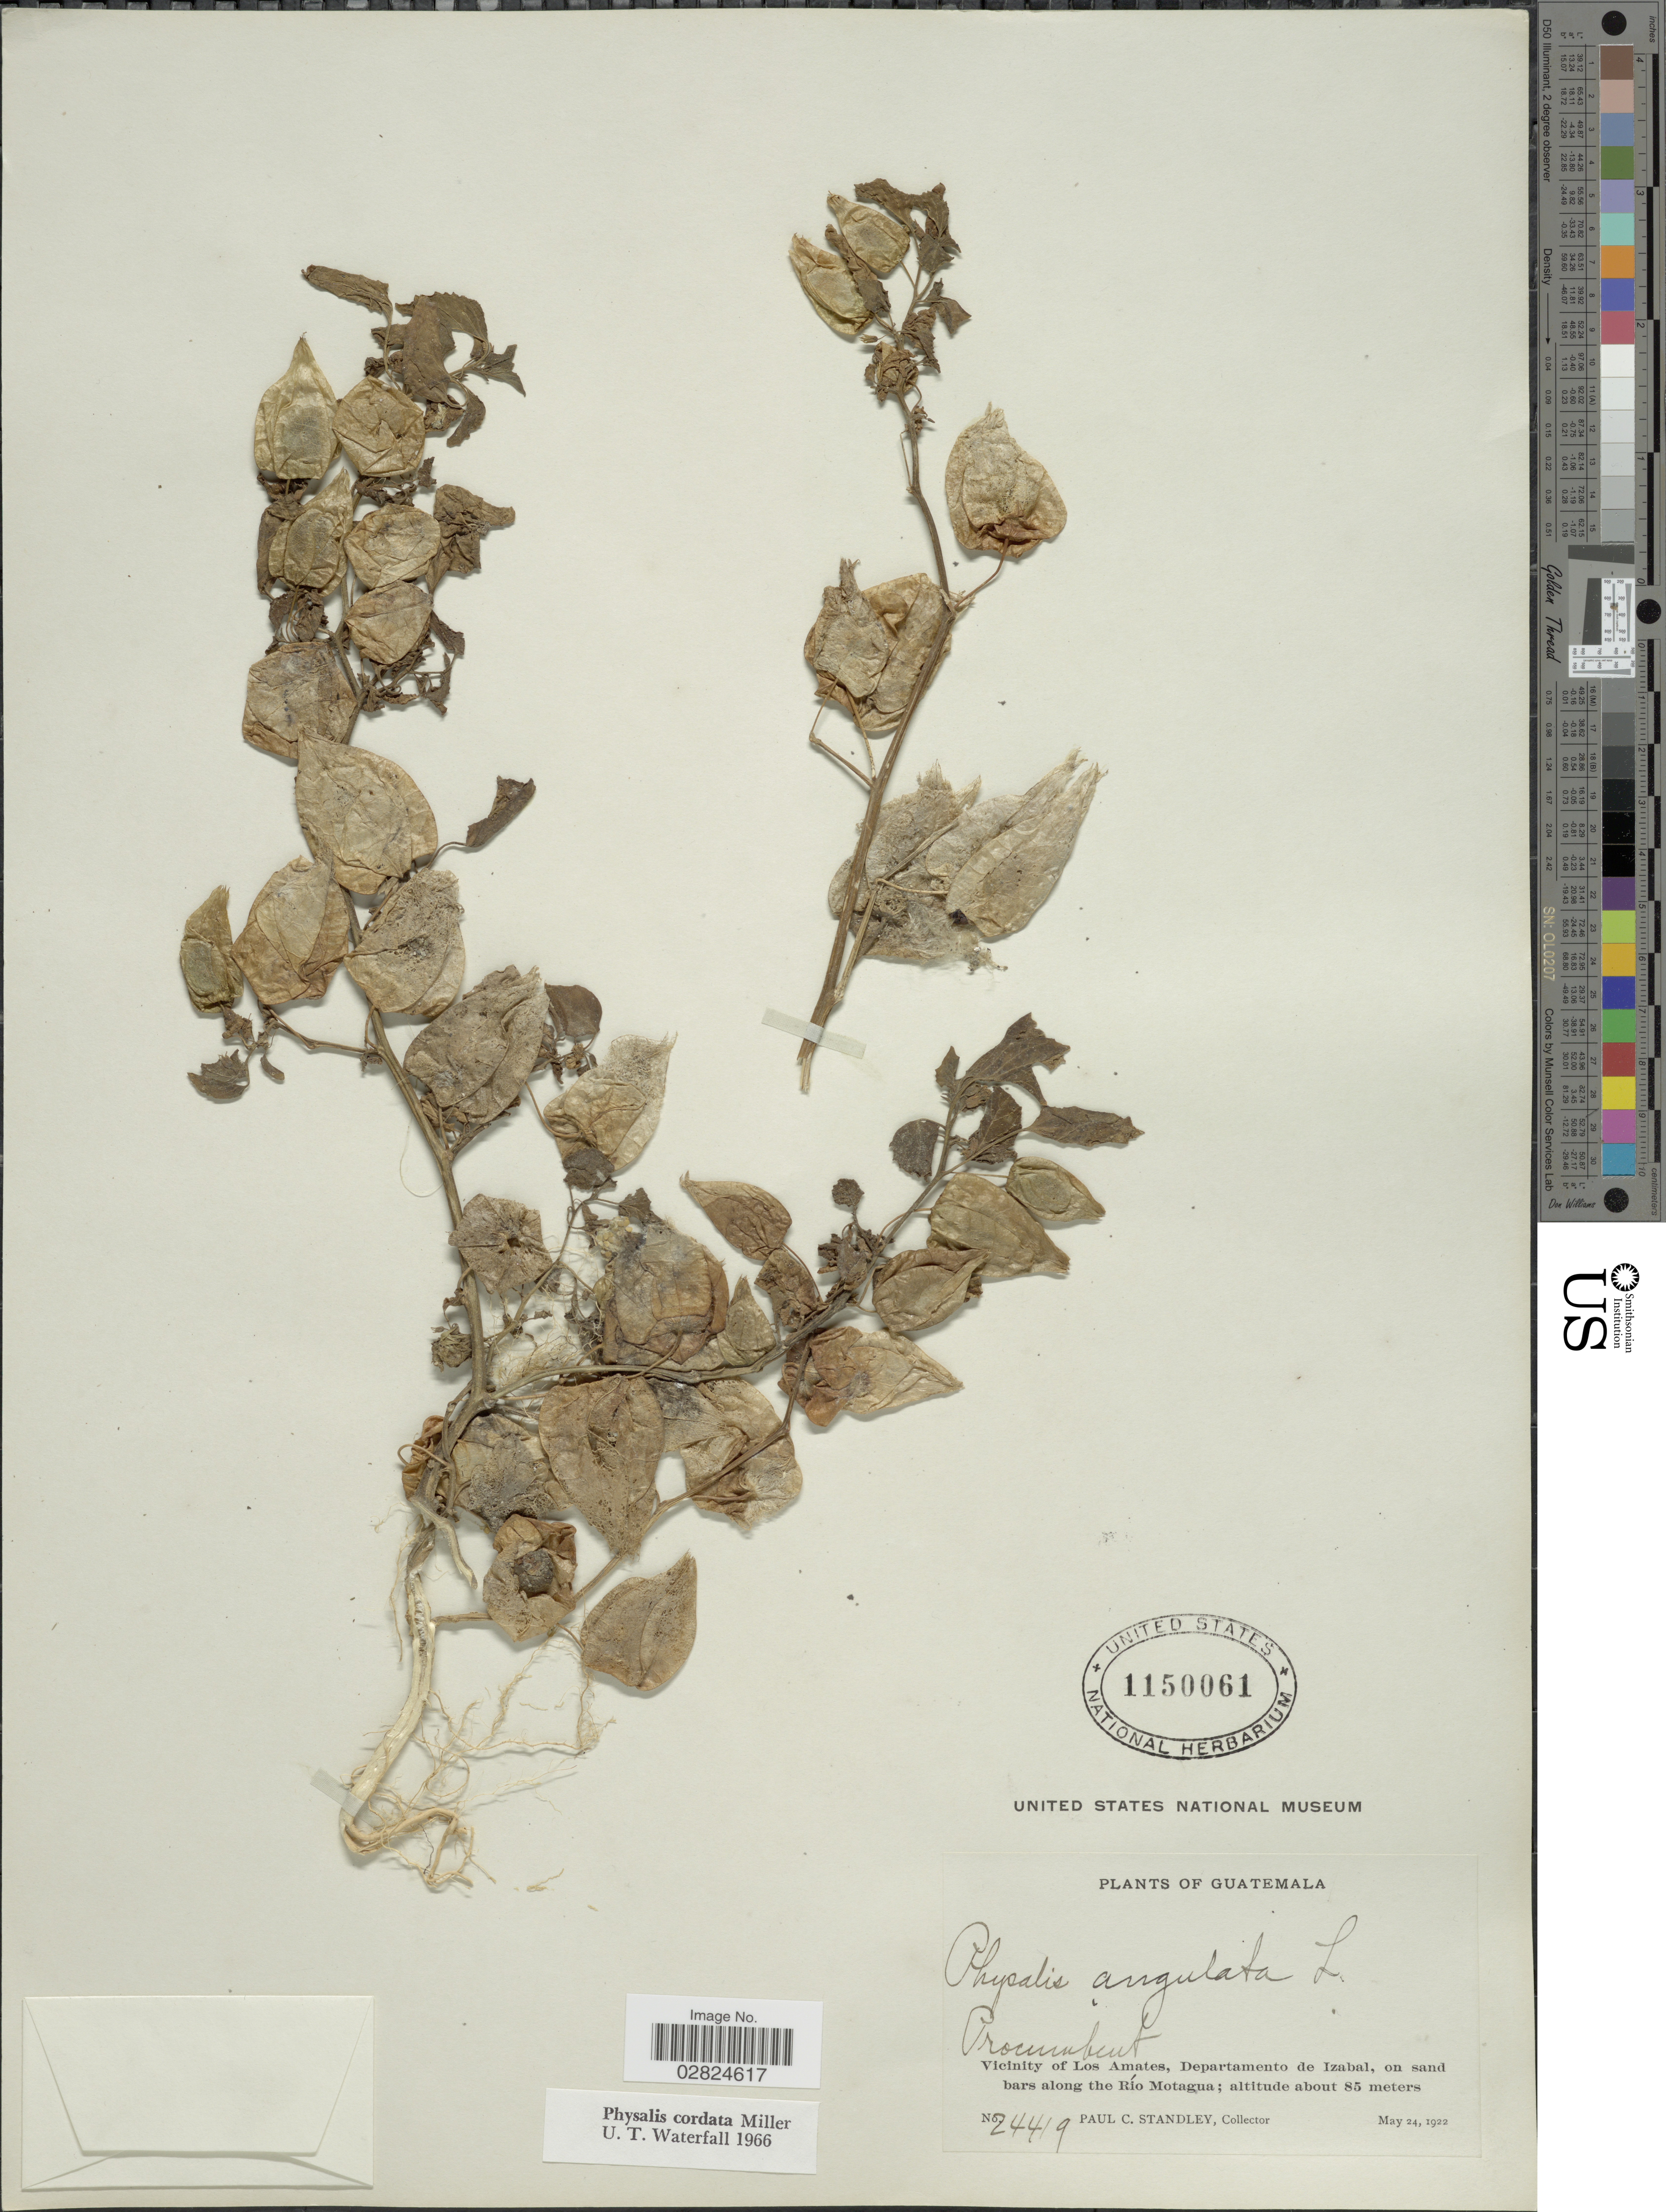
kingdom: Plantae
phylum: Tracheophyta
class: Magnoliopsida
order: Solanales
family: Solanaceae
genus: Physalis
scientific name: Physalis cordata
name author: Mill.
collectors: P. C. Standley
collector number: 24419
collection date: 1922-05-24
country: Guatemala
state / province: Izabal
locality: Vicinity of Los Amates, Departamento de Izabal, on sand bars along the Río Motagua.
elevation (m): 85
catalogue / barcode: US 1150061